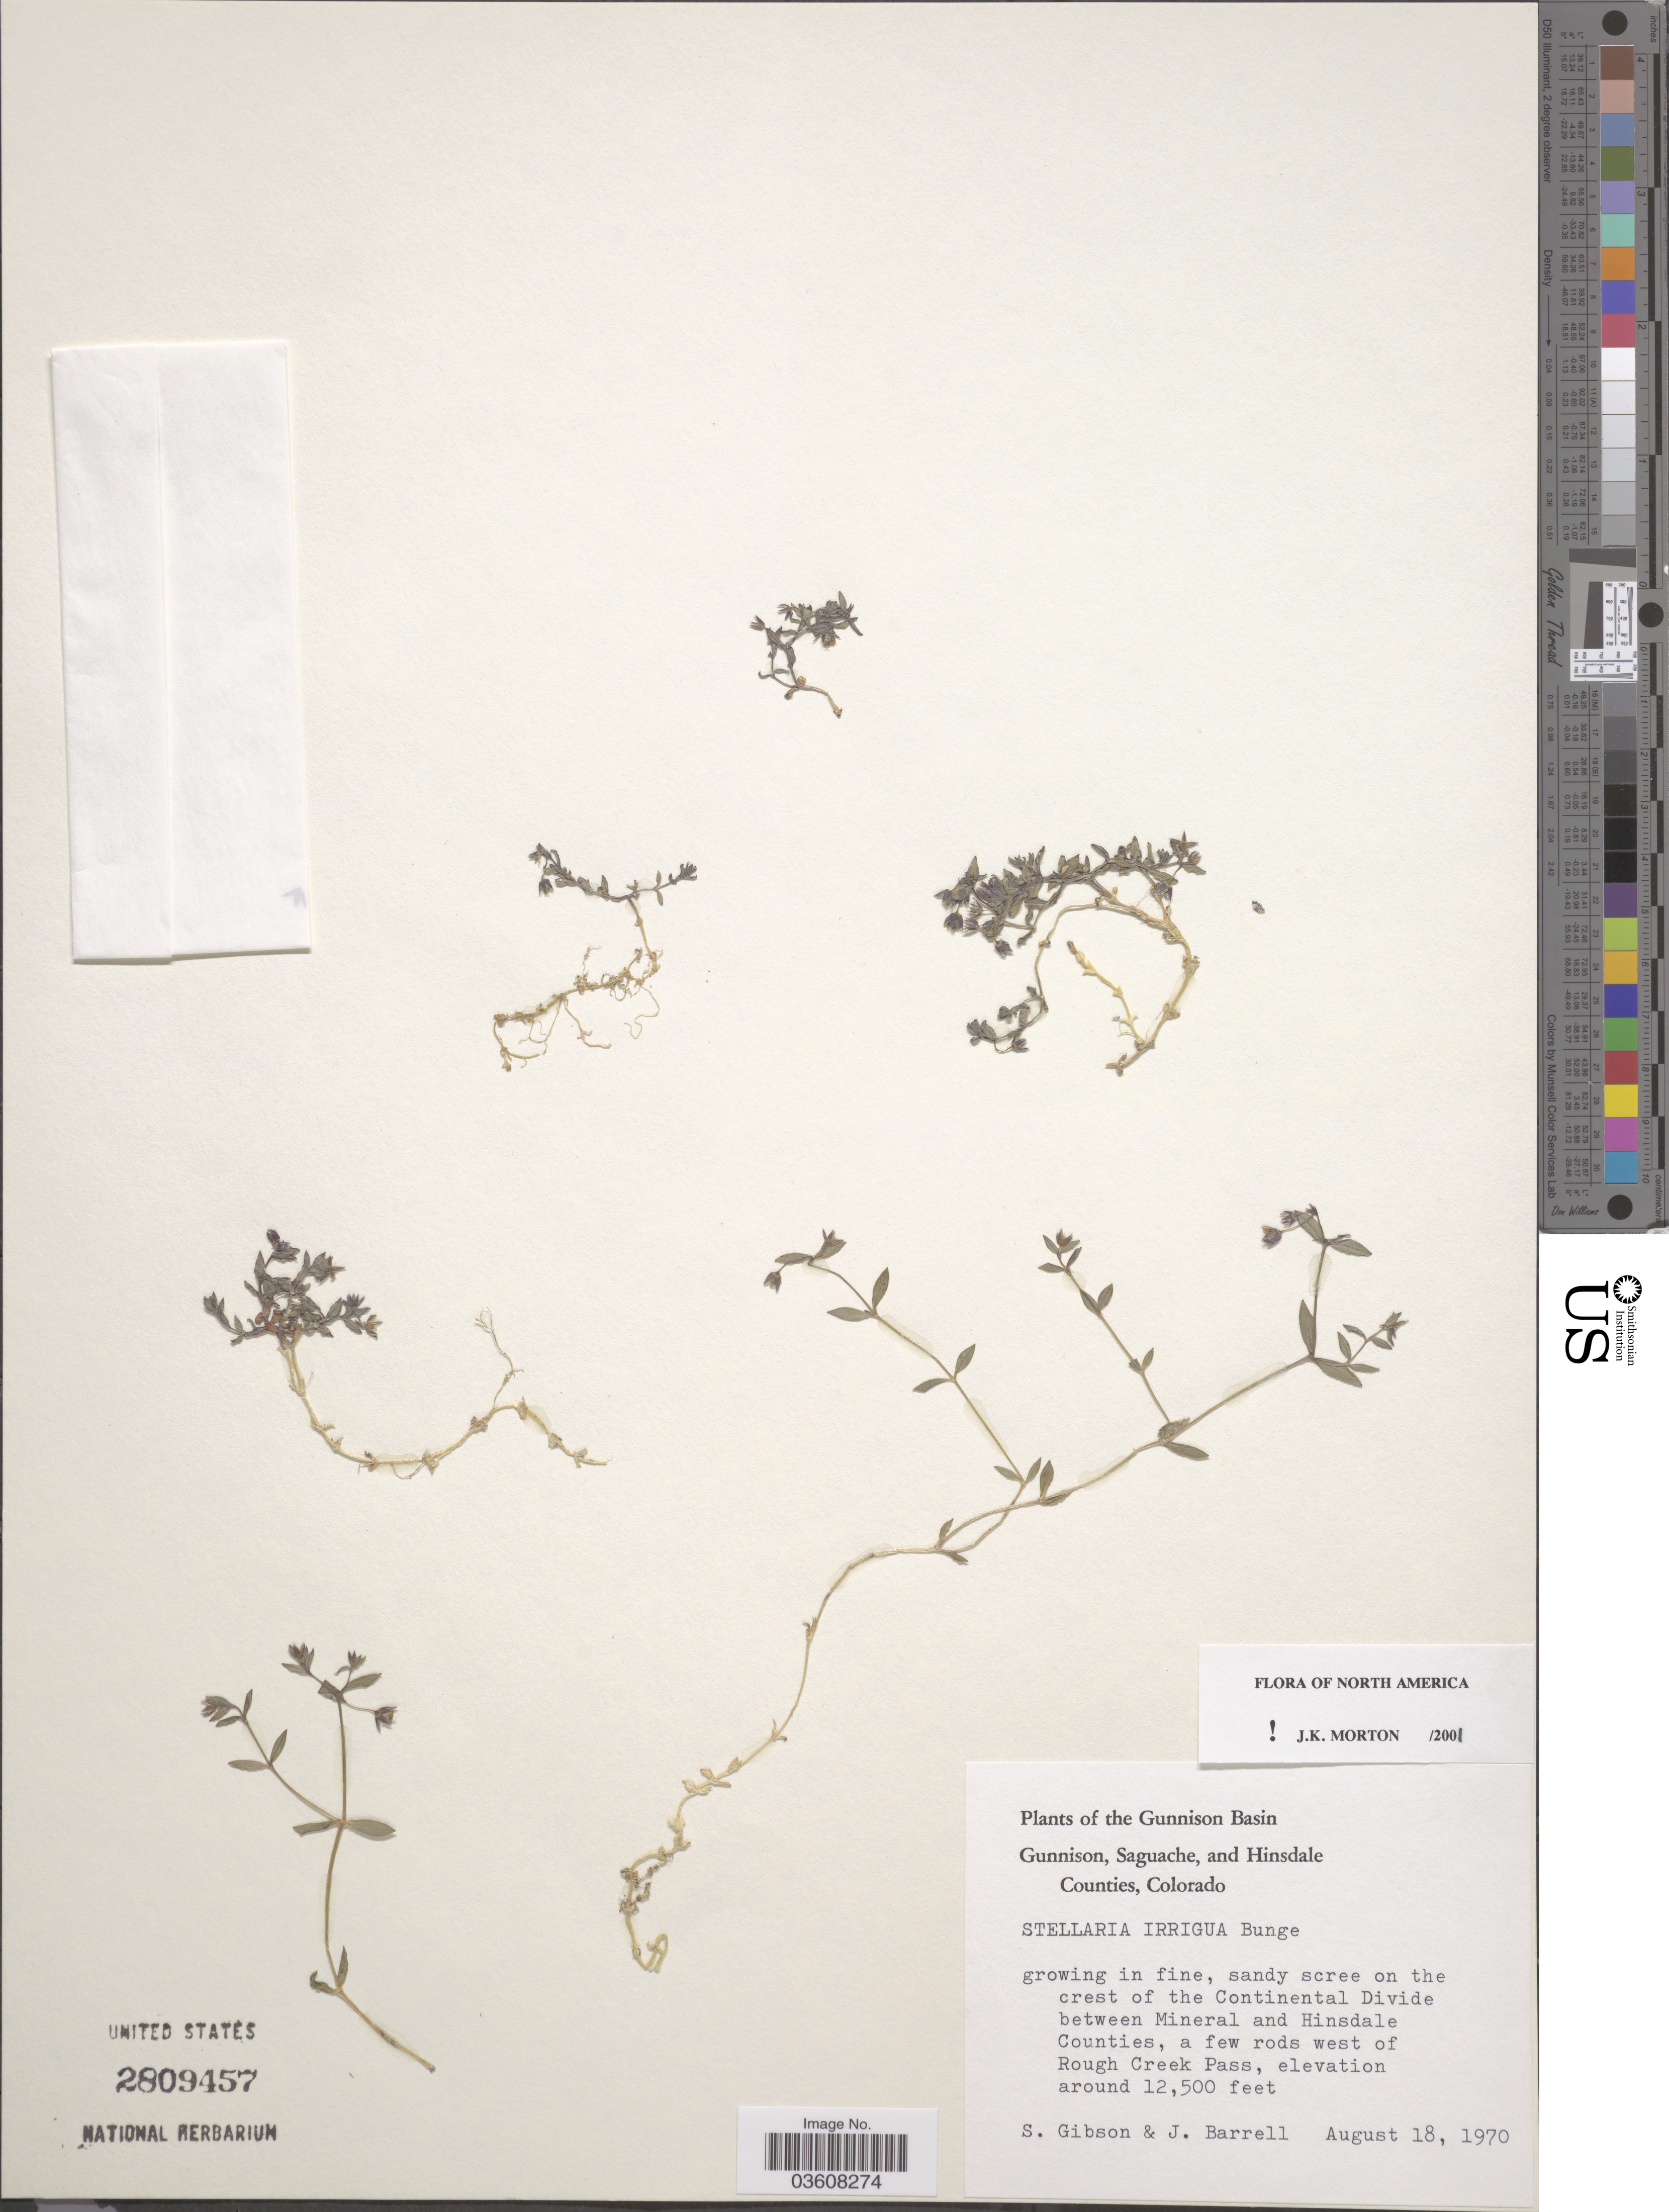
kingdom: Plantae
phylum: Tracheophyta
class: Magnoliopsida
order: Caryophyllales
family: Caryophyllaceae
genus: Stellaria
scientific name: Stellaria irrigua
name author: Bunge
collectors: S. Gibson & J. Barrell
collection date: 1970-08-18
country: United States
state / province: Colorado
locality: Gunnison Basin. Hinsdale County. Growing in fine, sandy scree on the crest of the Continental Divide between Mineral and Hinsdale Counties, a few rods west of Rough Creek Pass.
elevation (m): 3810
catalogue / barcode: US 2809457